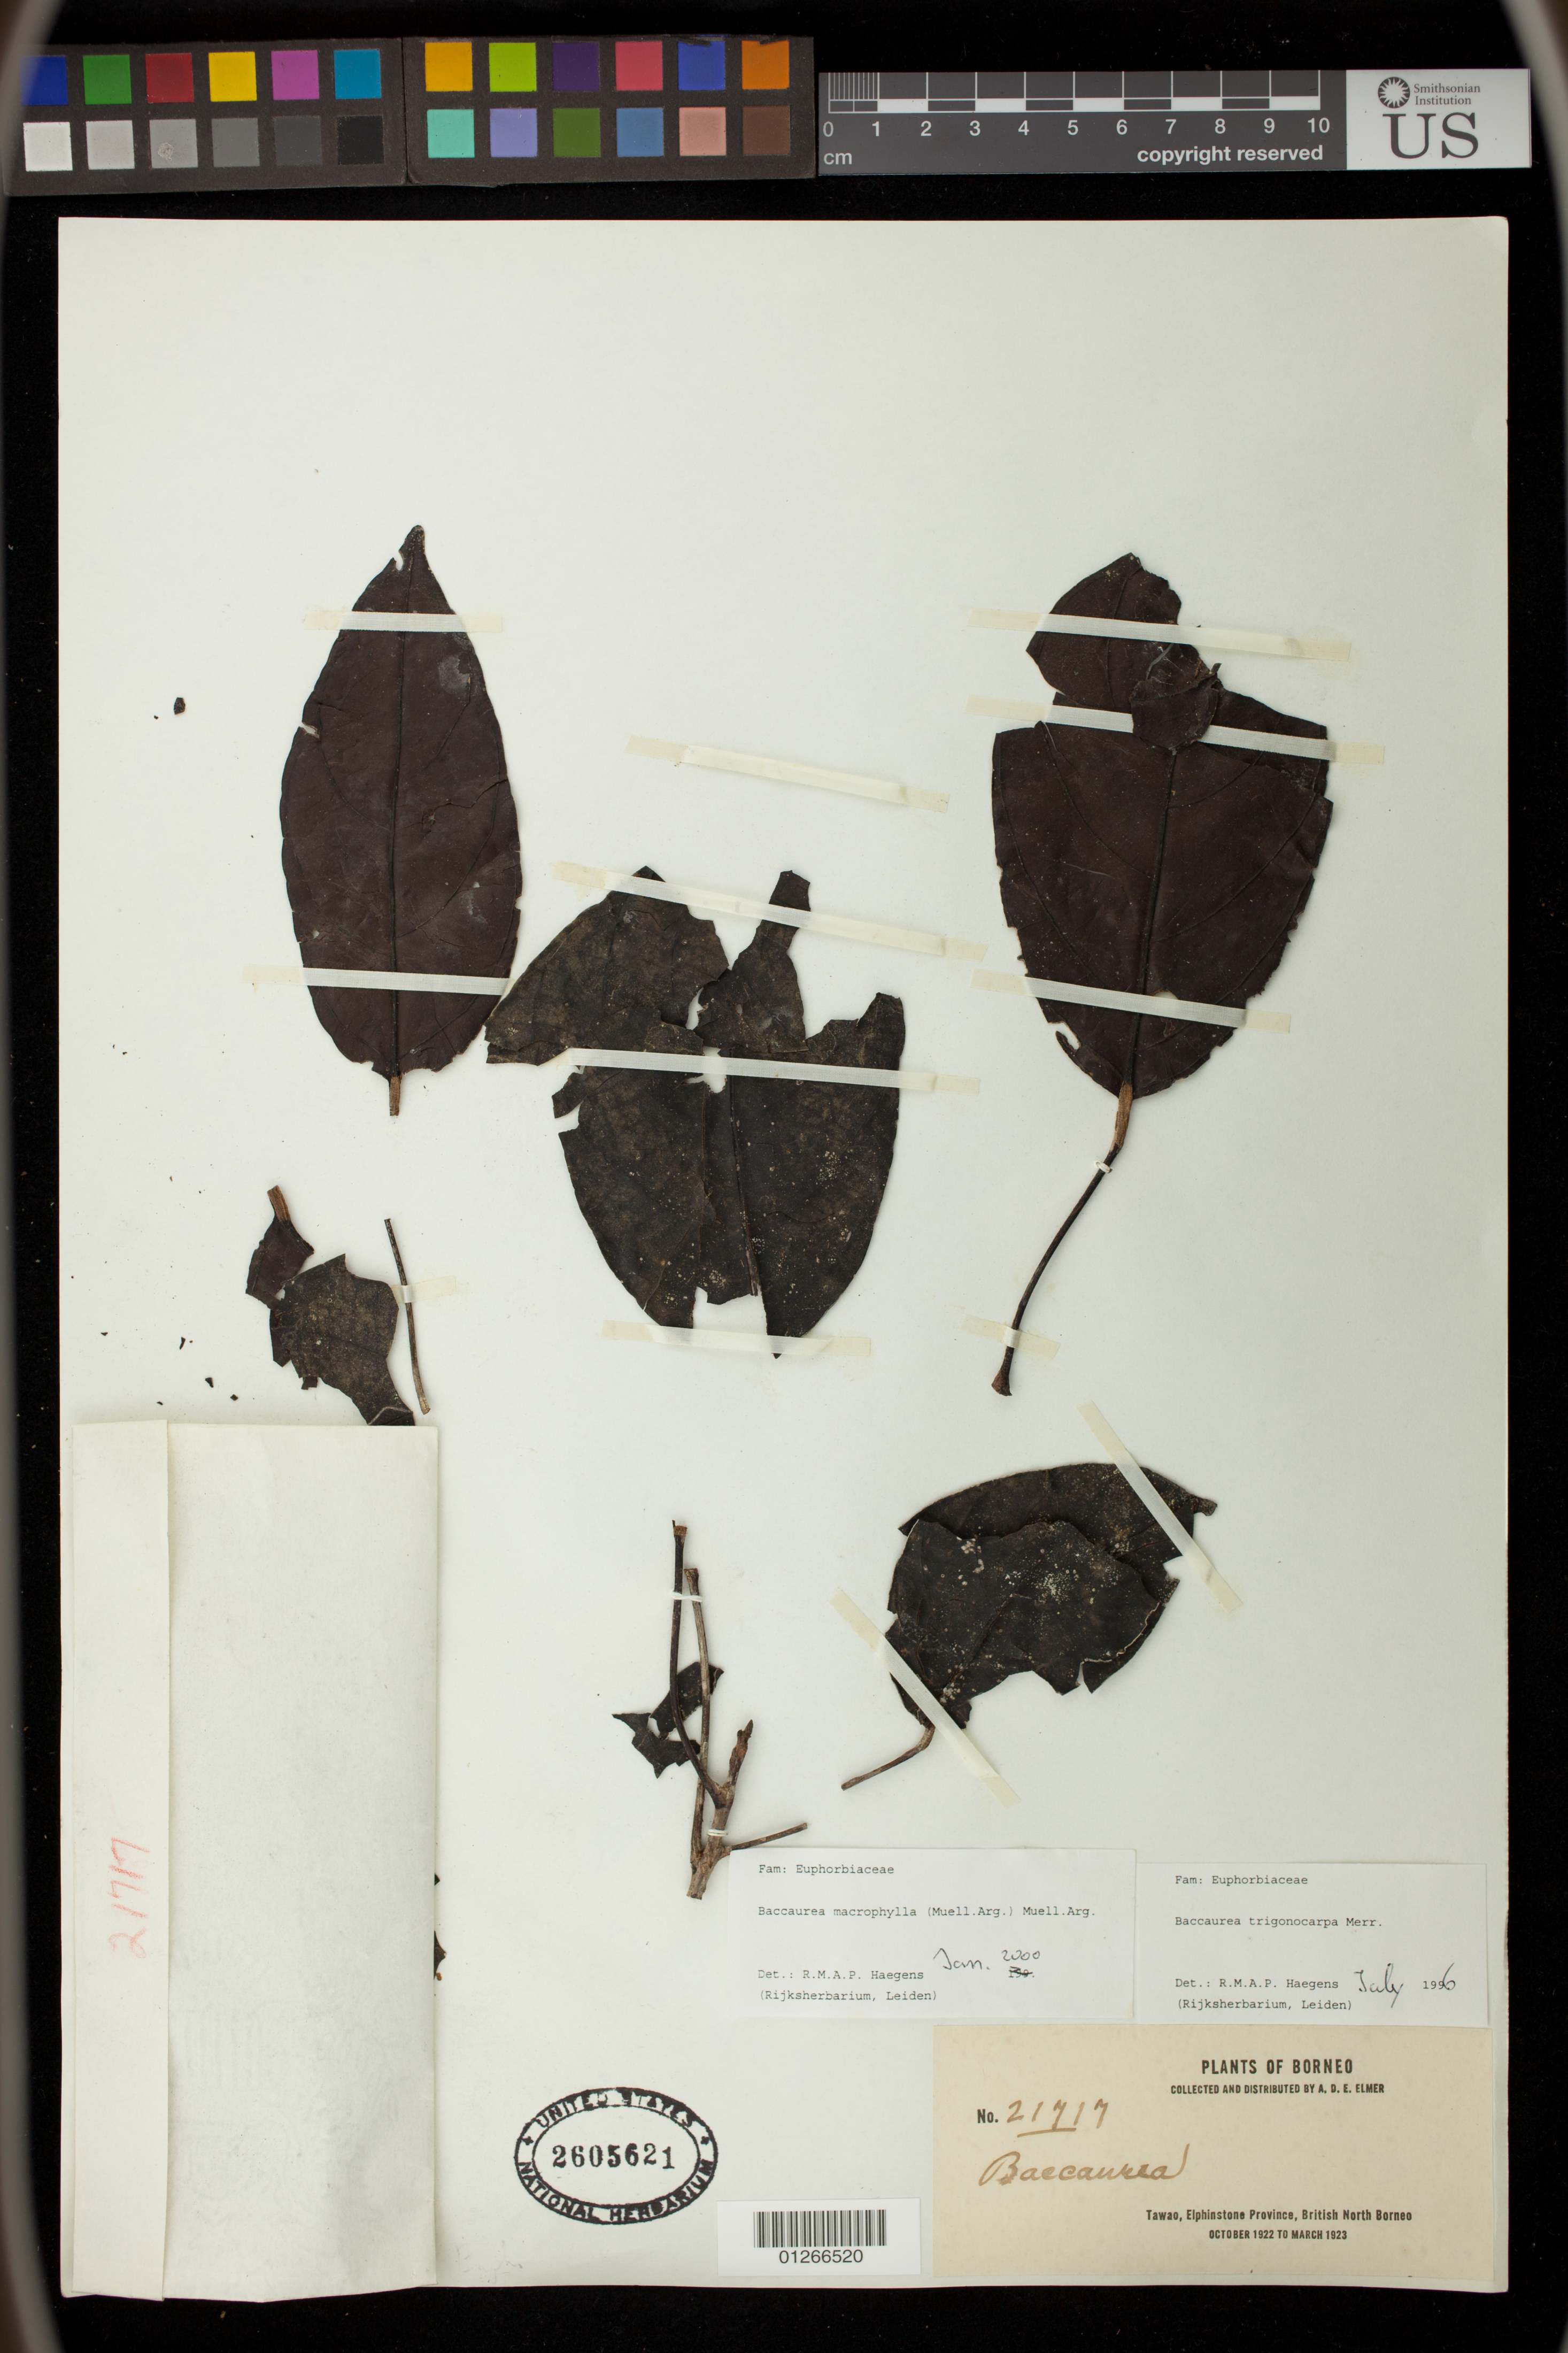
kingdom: Plantae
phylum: Tracheophyta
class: Magnoliopsida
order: Malpighiales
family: Phyllanthaceae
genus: Baccaurea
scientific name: Baccaurea macrophylla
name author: (Müll. Arg.) Müll. Arg.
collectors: A. D. E. Elmer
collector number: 21717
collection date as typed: Oct 1922 to -- Mar 1923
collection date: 1922-10/1923-03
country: Malaysia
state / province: Sabah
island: Borneo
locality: Tawao, Elphinstone Province, British North Borneo.